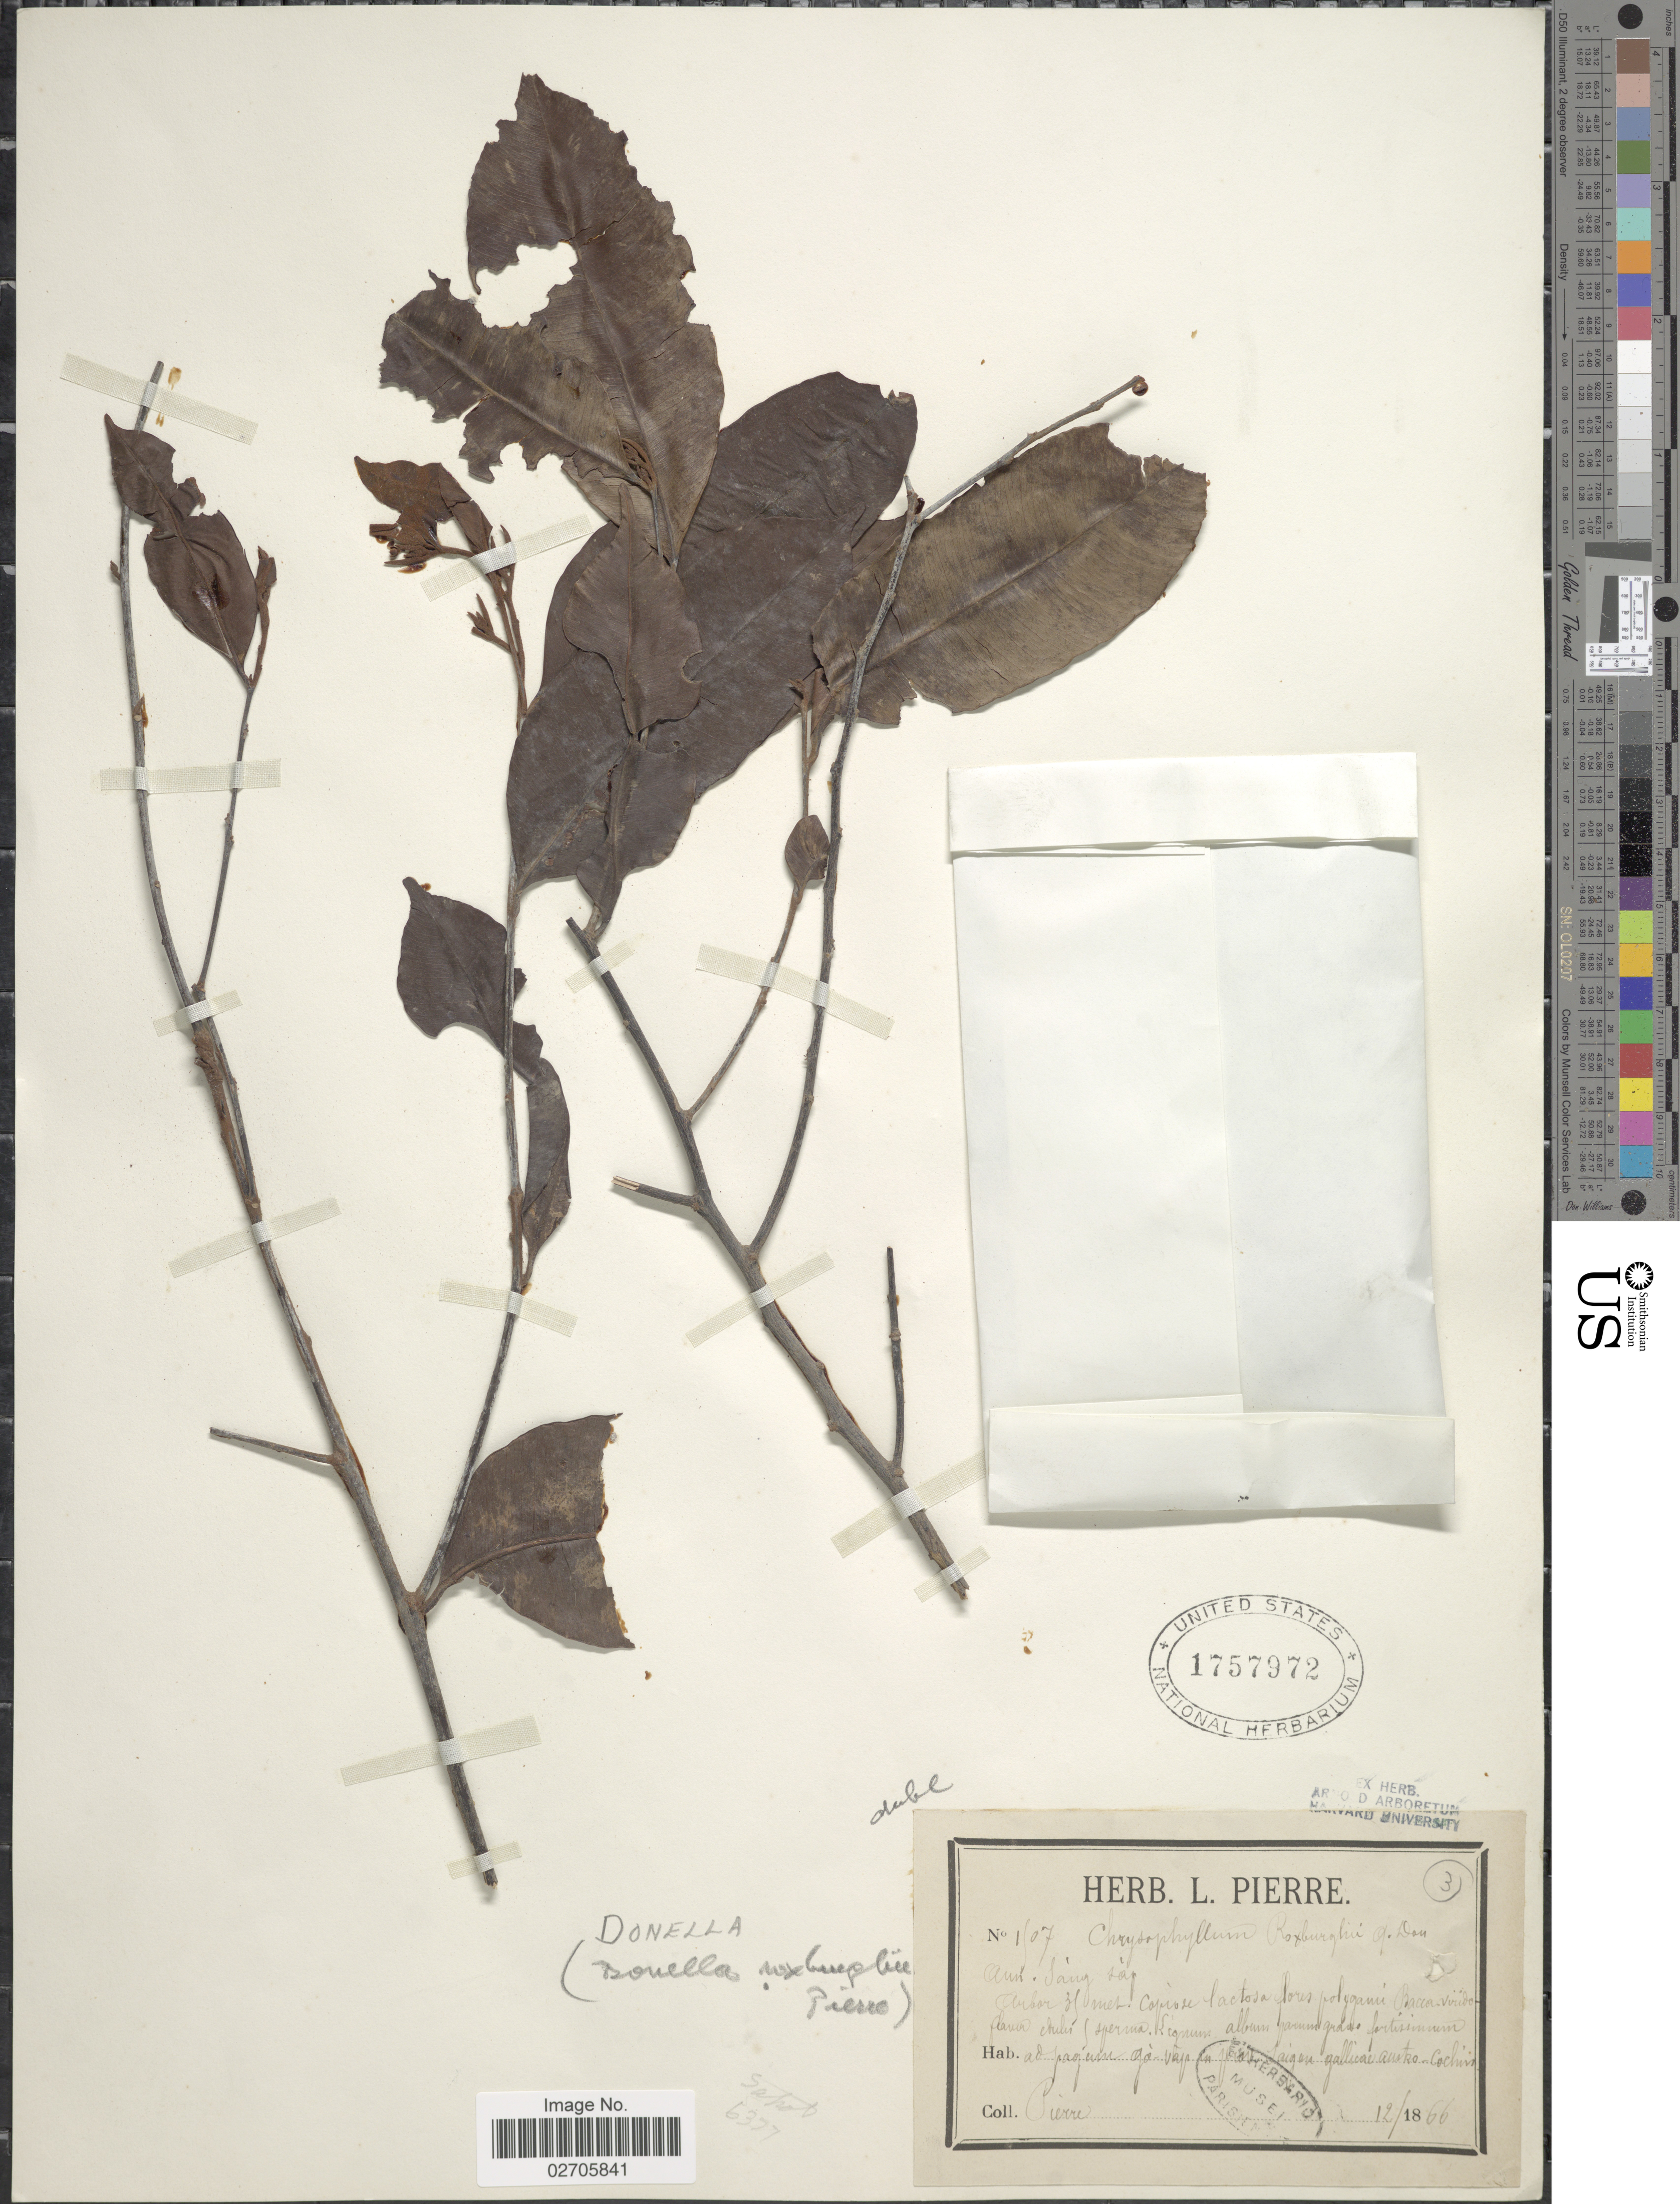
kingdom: Plantae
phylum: Tracheophyta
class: Magnoliopsida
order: Ericales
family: Sapotaceae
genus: Chrysophyllum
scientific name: Chrysophyllum roxburghii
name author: G. Don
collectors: L. Pierre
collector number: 1907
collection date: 1866-12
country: Vietnam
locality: Ad pagum [illegible text] Saigon gallicae austr-Cochinchinae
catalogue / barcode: US 1757972